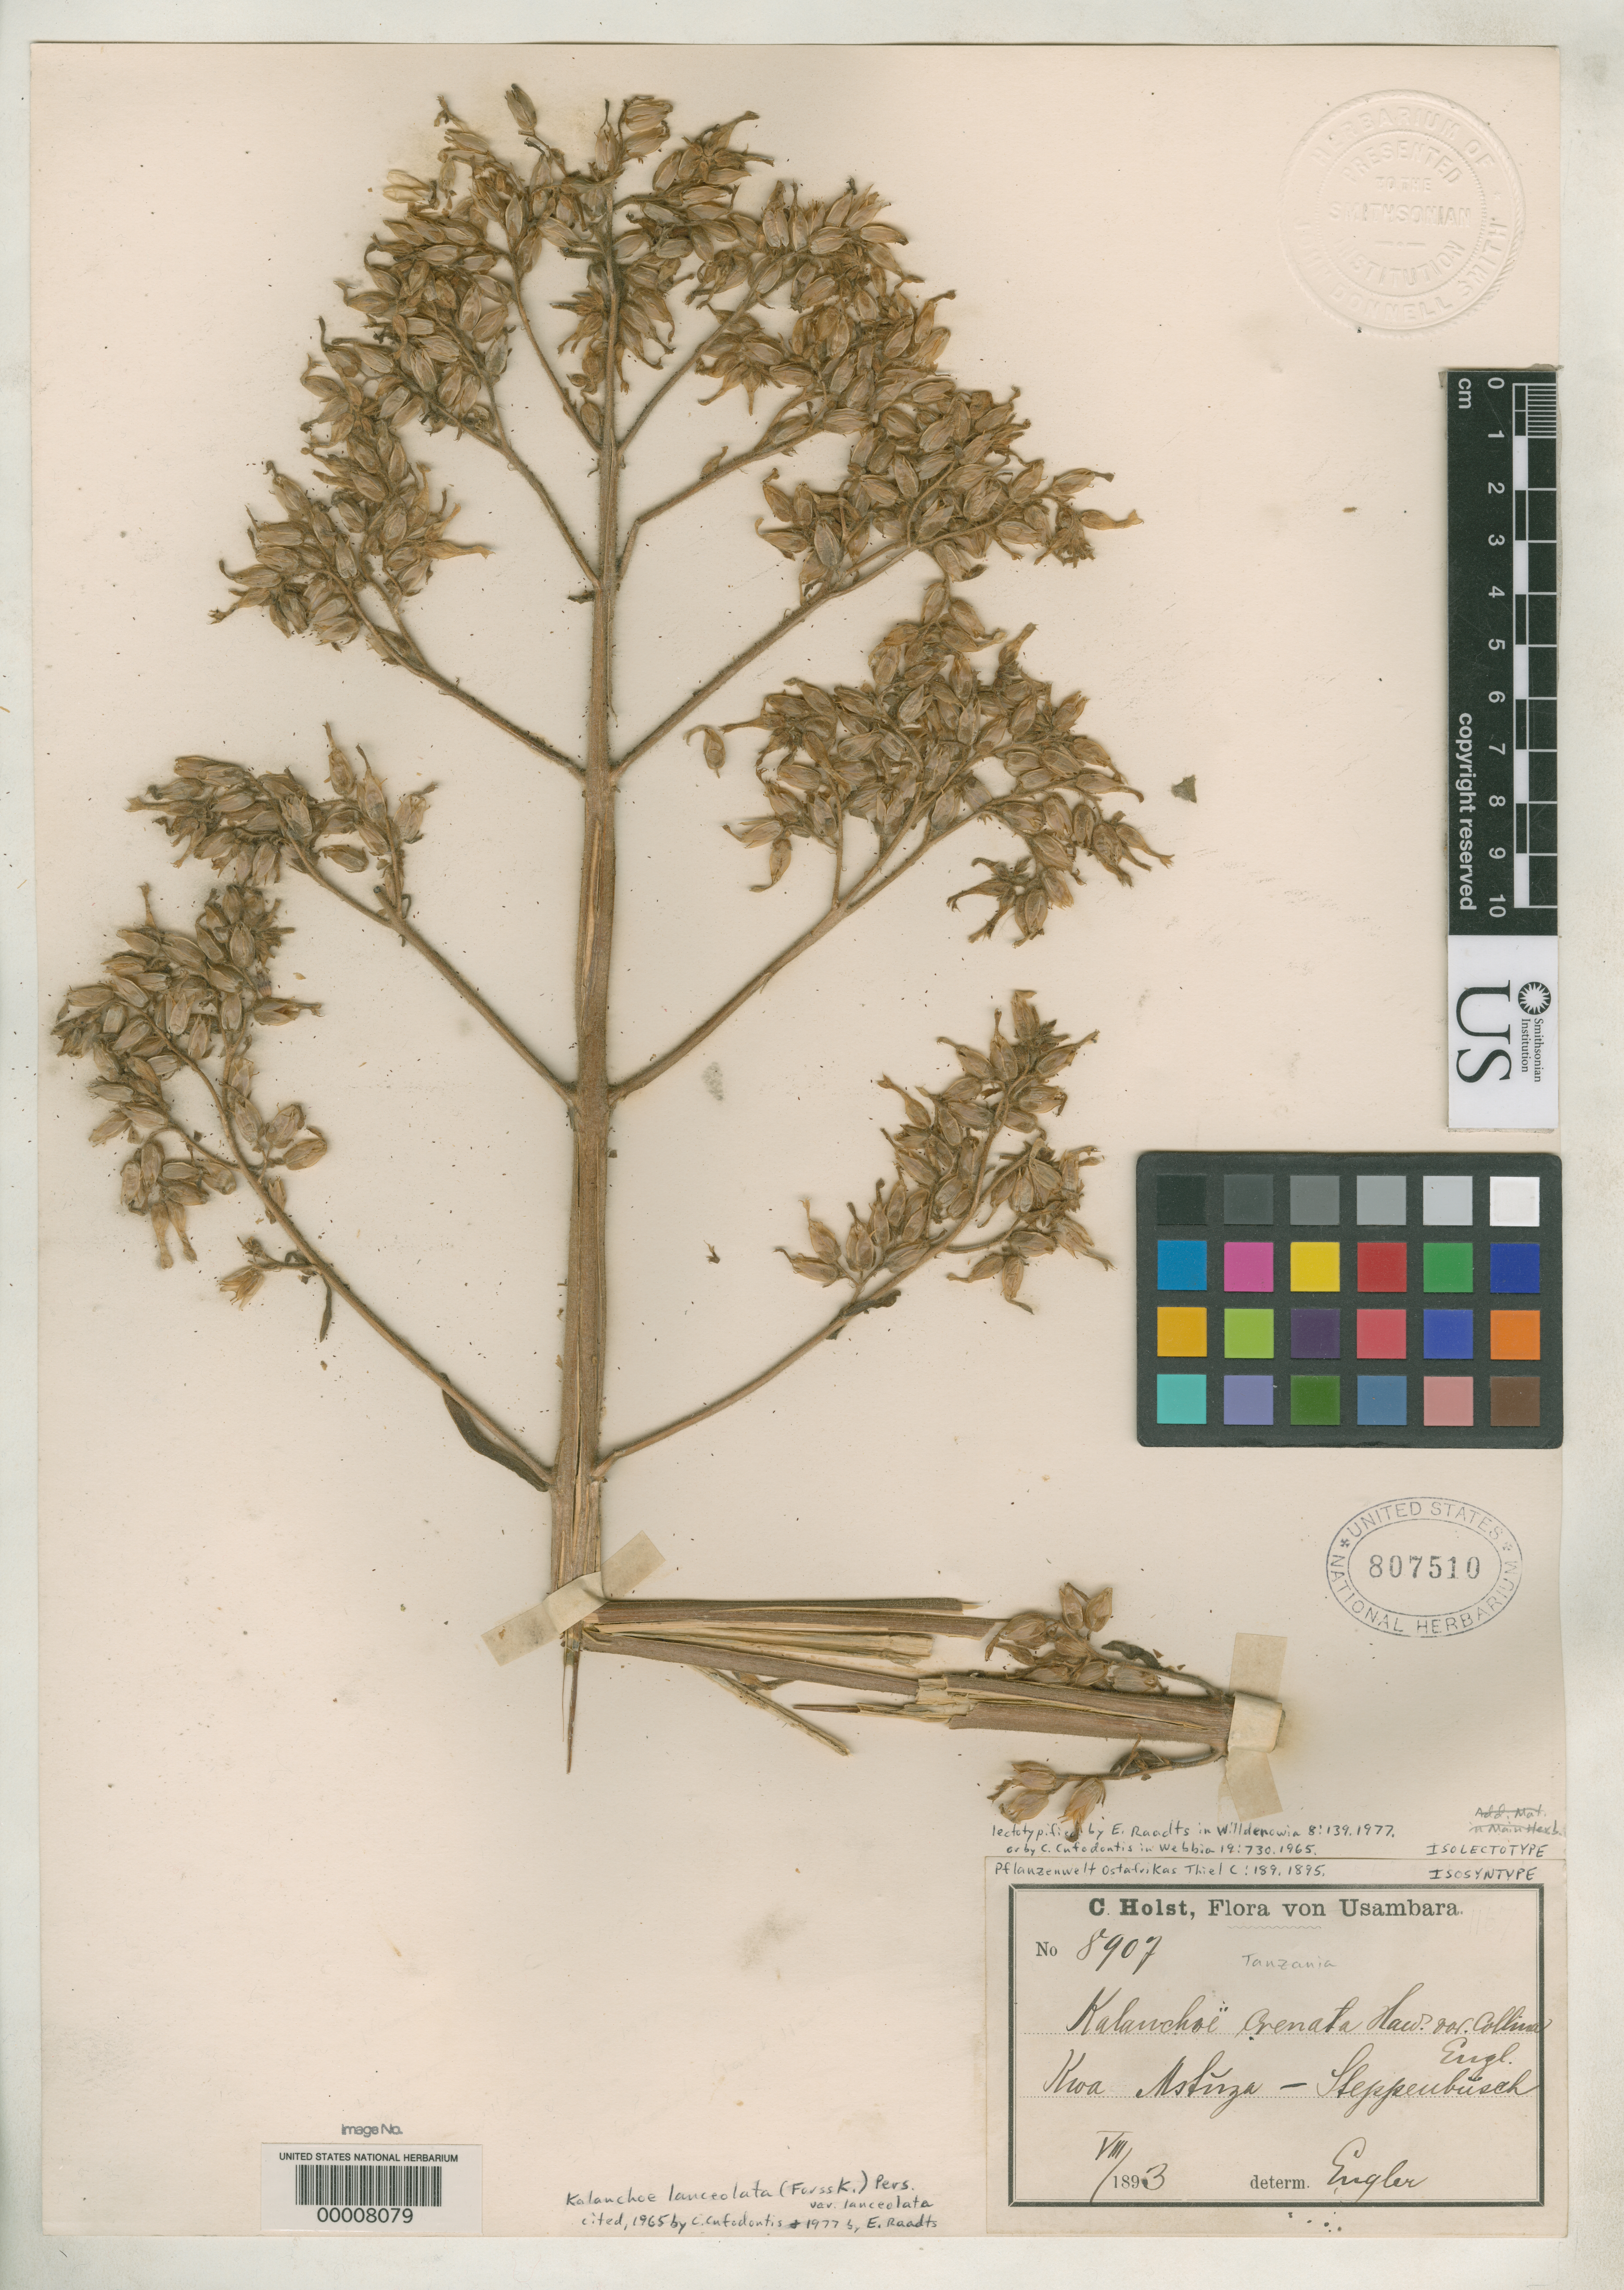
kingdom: Plantae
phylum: Tracheophyta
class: Magnoliopsida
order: Saxifragales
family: Crassulaceae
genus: Kalanchoe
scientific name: Kalanchoe crenata var. collina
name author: Engl.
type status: Isolectotype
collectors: C. H. Holst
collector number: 8907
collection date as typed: Aug 1893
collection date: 1893-08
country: Tanzania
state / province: Tanga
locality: Usambara, Kwa Mshuza.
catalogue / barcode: US 807510